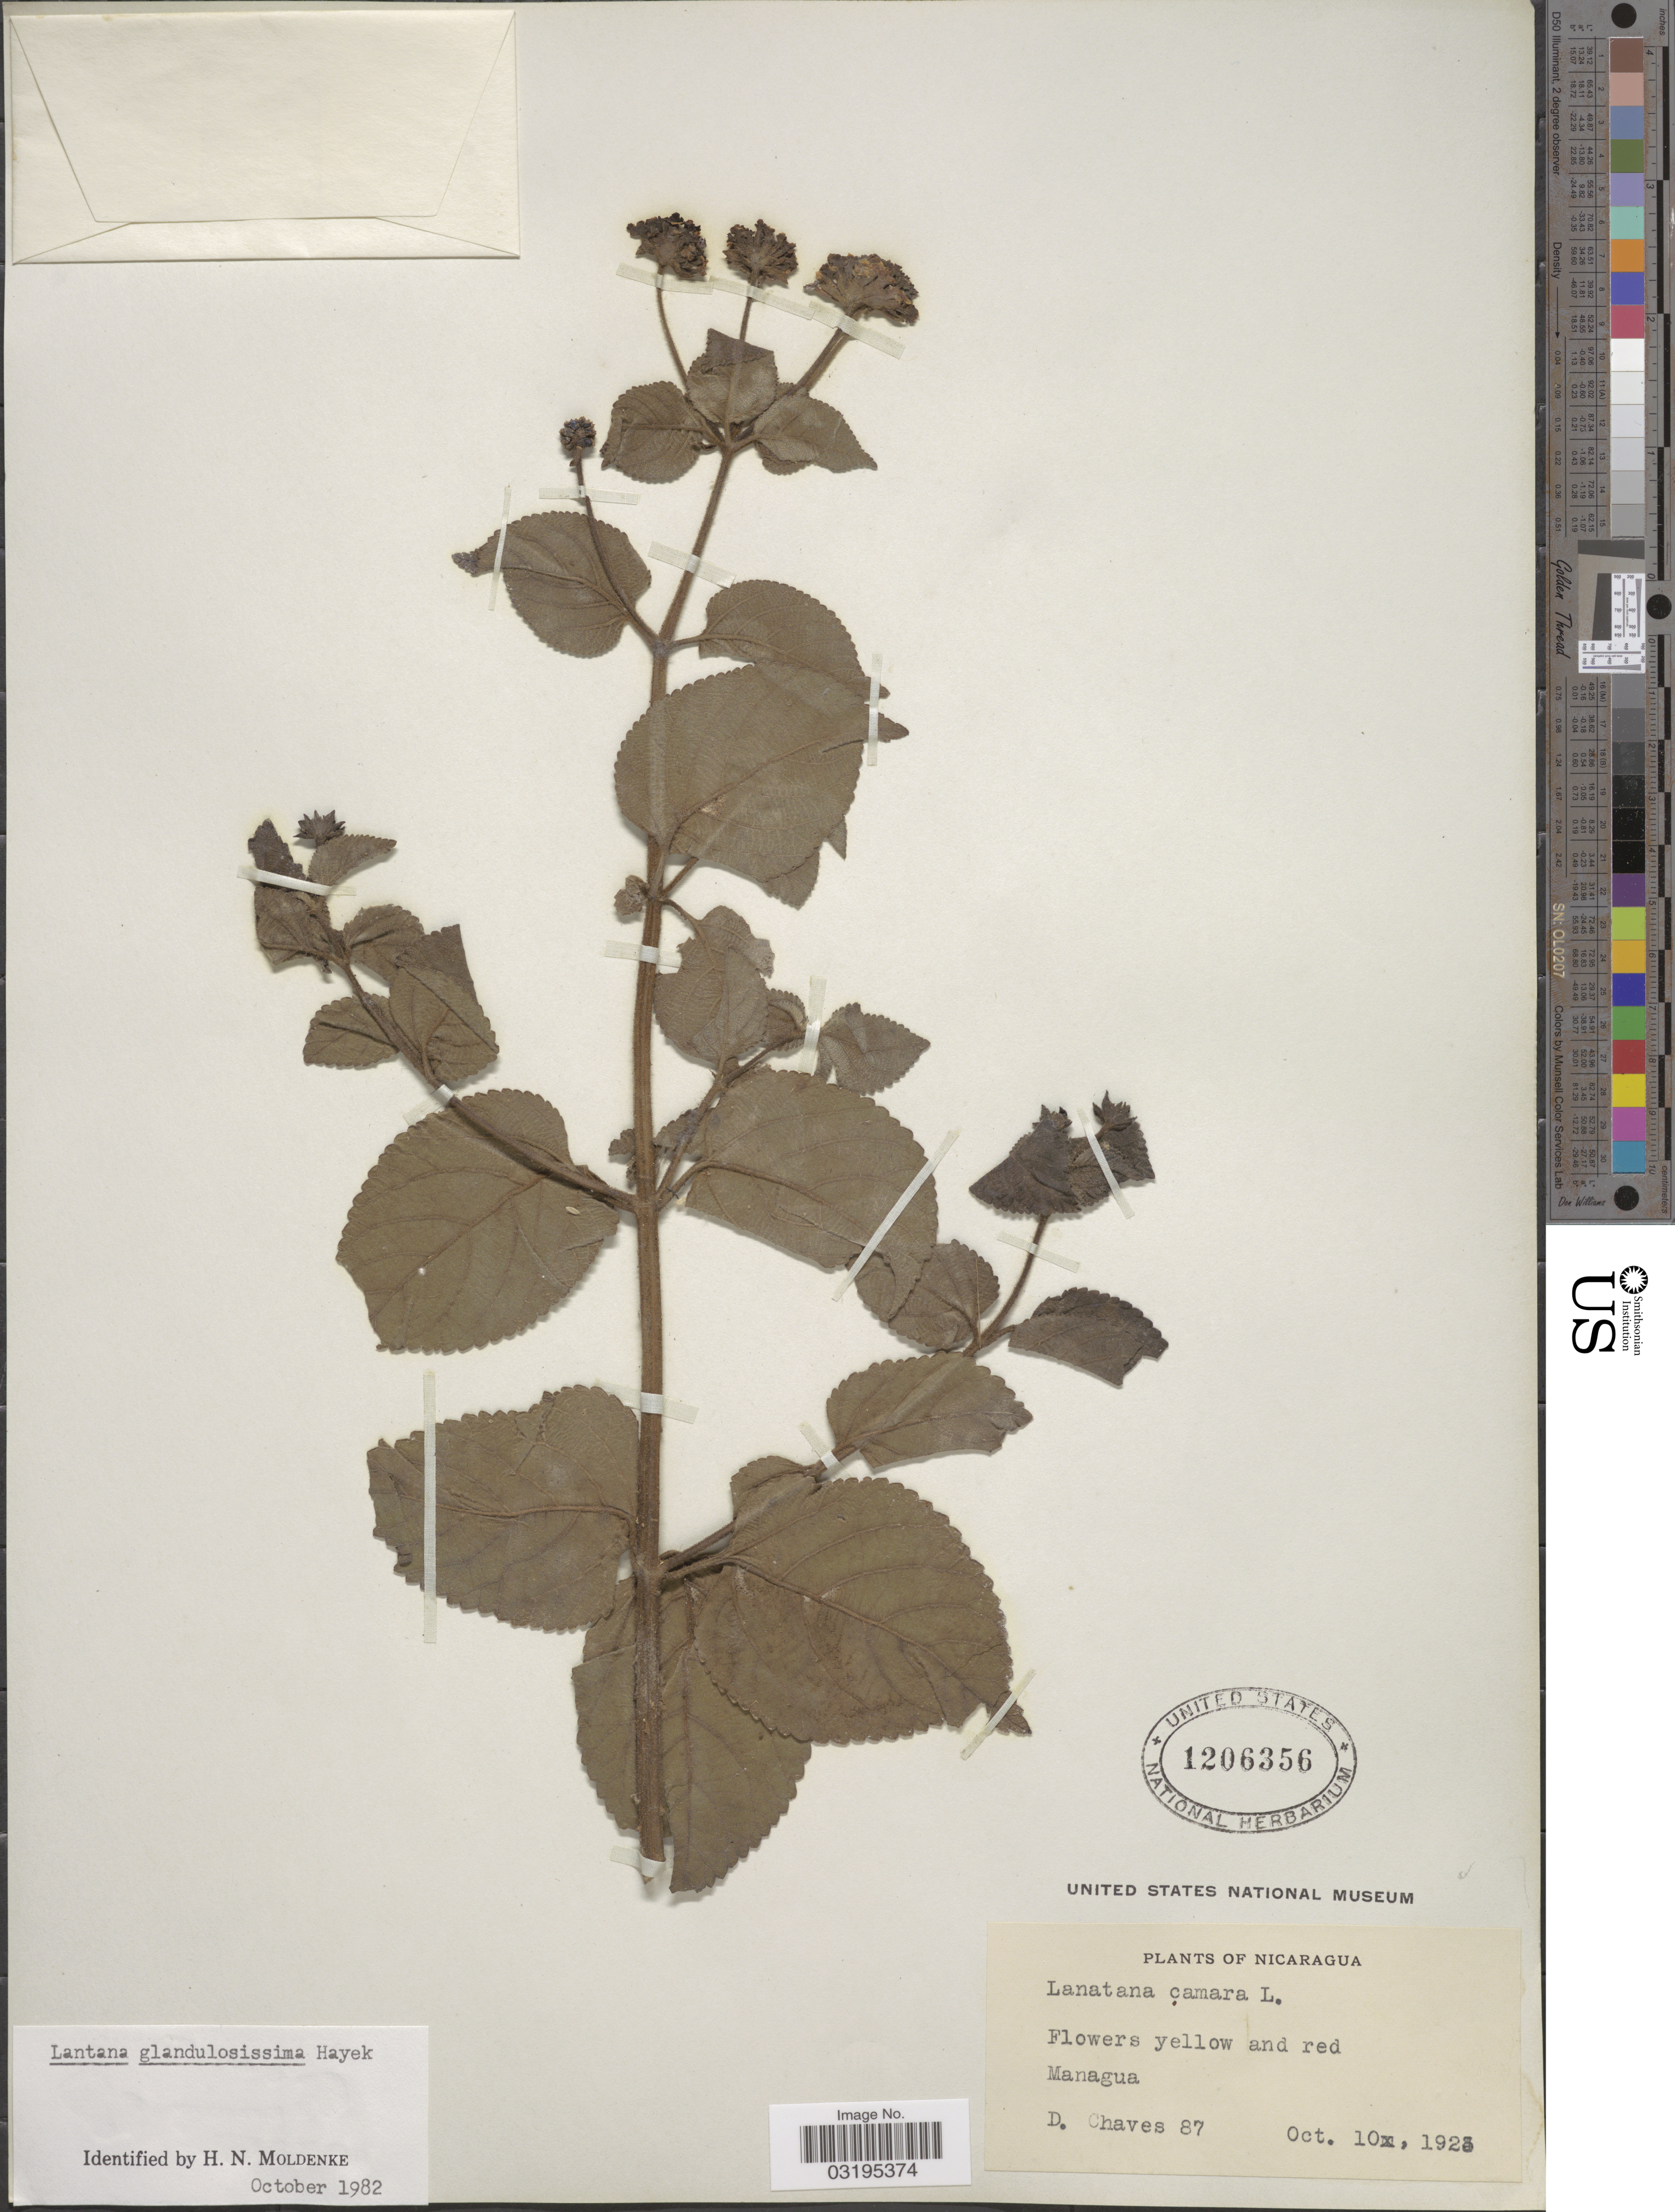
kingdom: Plantae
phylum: Tracheophyta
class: Magnoliopsida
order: Lamiales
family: Verbenaceae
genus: Lantana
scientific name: Lantana glandulosissima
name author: Hayek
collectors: D. Chaves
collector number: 87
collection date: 1923-10-10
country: Nicaragua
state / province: Managua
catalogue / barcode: US 1206356